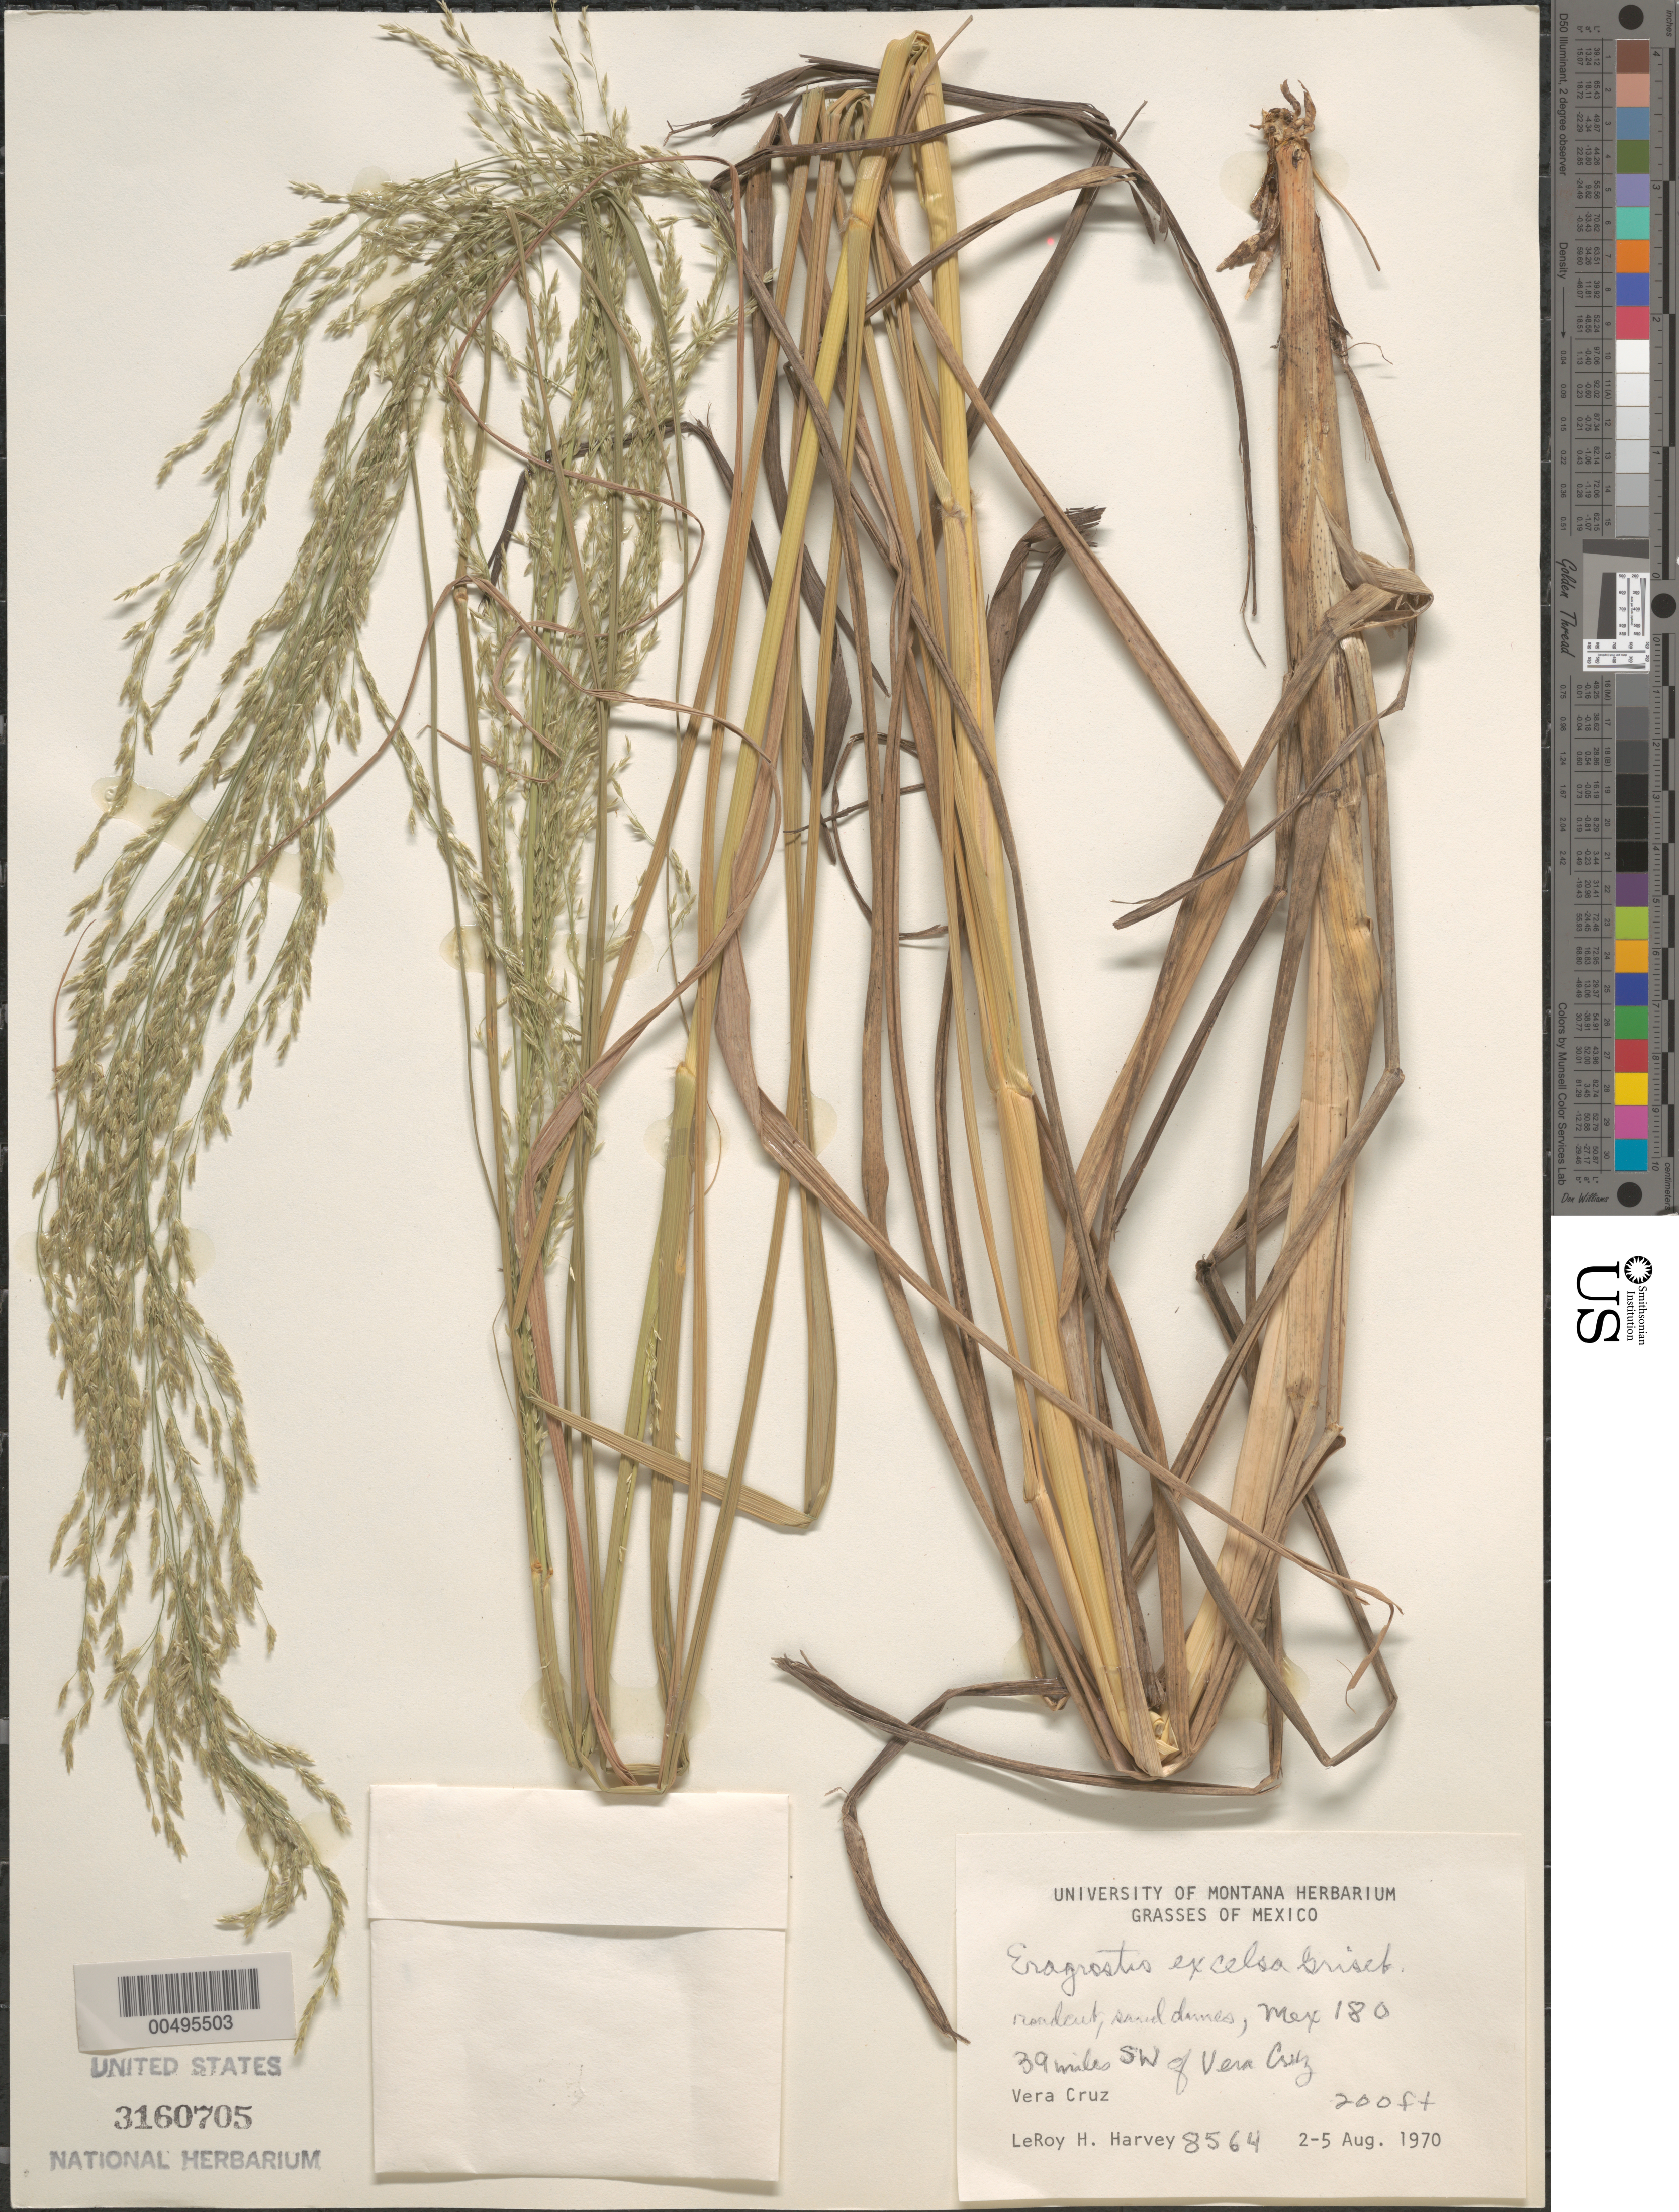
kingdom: Plantae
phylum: Tracheophyta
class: Liliopsida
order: Poales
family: Poaceae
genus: Eragrostis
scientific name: Eragrostis excelsa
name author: Griseb.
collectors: L. H. Harvey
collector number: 8564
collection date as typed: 2 Aug 1970 to 5 Aug 1970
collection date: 1970-08-02/1970-08-05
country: Mexico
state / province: Veracruz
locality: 39 mi SW of Veracruz, Mex-180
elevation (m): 61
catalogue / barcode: US 3160705